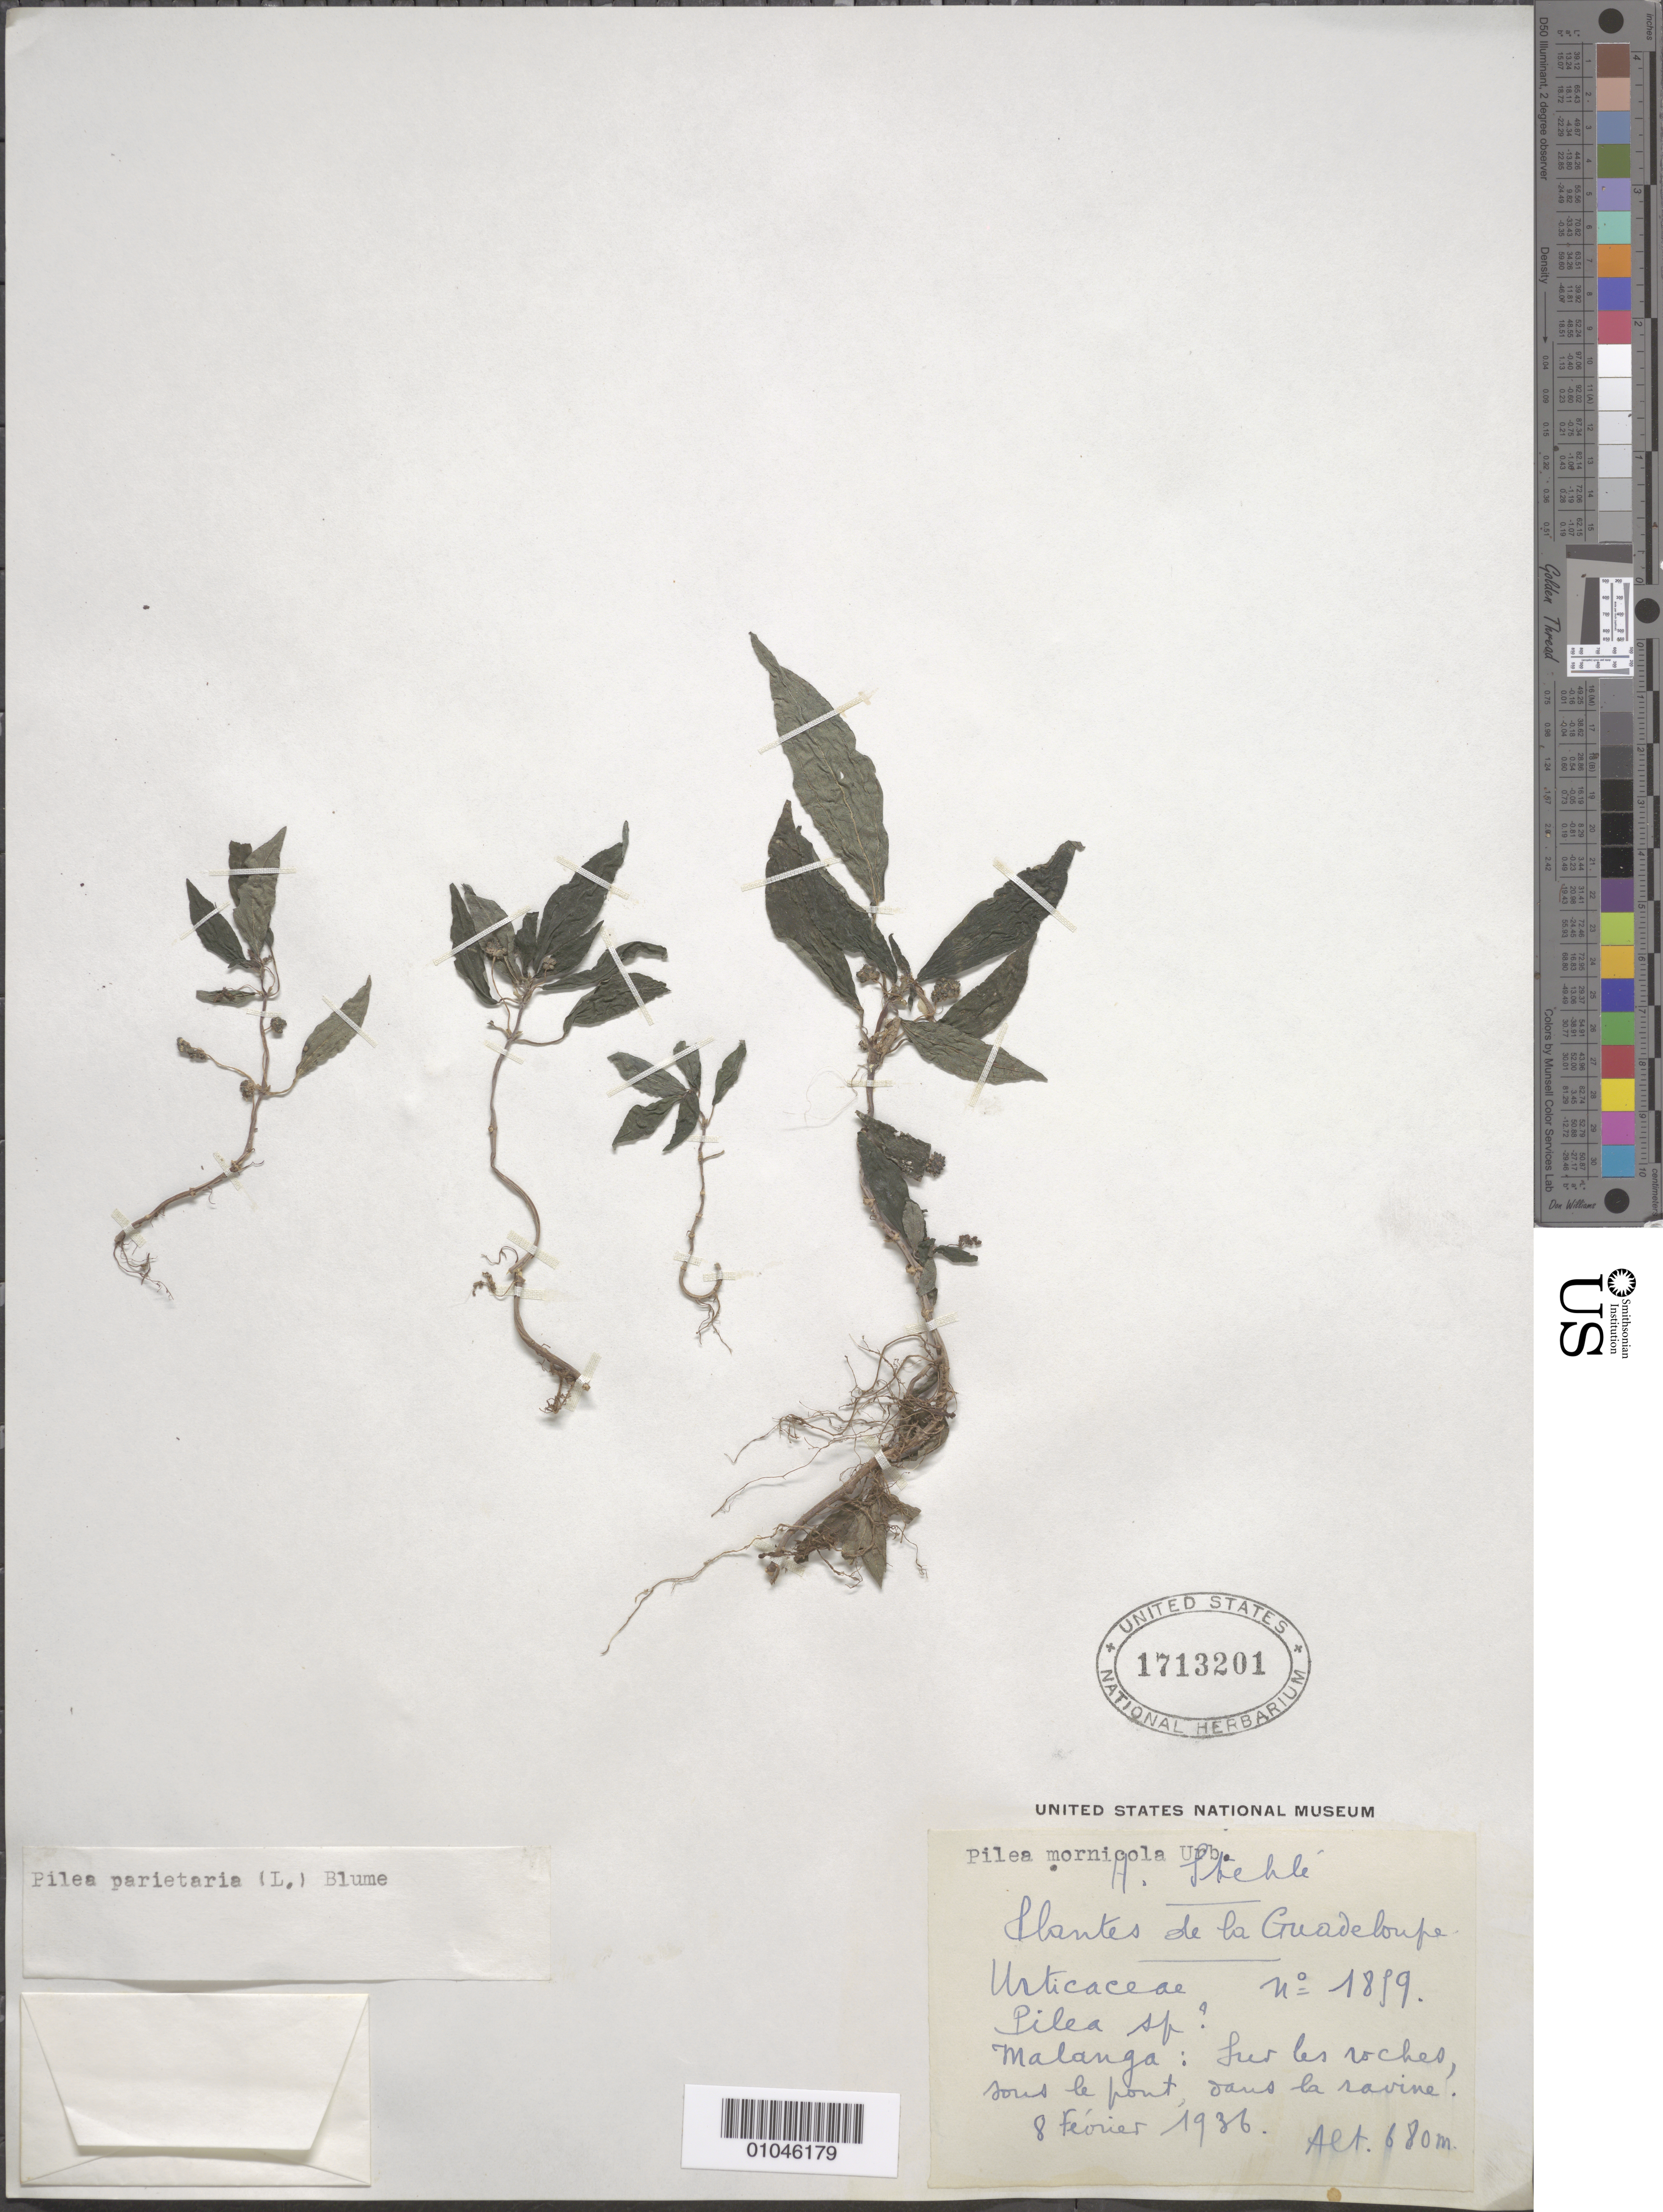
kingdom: Plantae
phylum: Tracheophyta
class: Magnoliopsida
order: Rosales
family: Urticaceae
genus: Pilea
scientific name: Pilea parietaria var. parietaria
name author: (L.) Blume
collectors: H. Stehlé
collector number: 1859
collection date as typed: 08 Feb 1936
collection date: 1936-02-08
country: Guadeloupe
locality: Malanga. in a ravine.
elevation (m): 680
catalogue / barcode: US 1713201